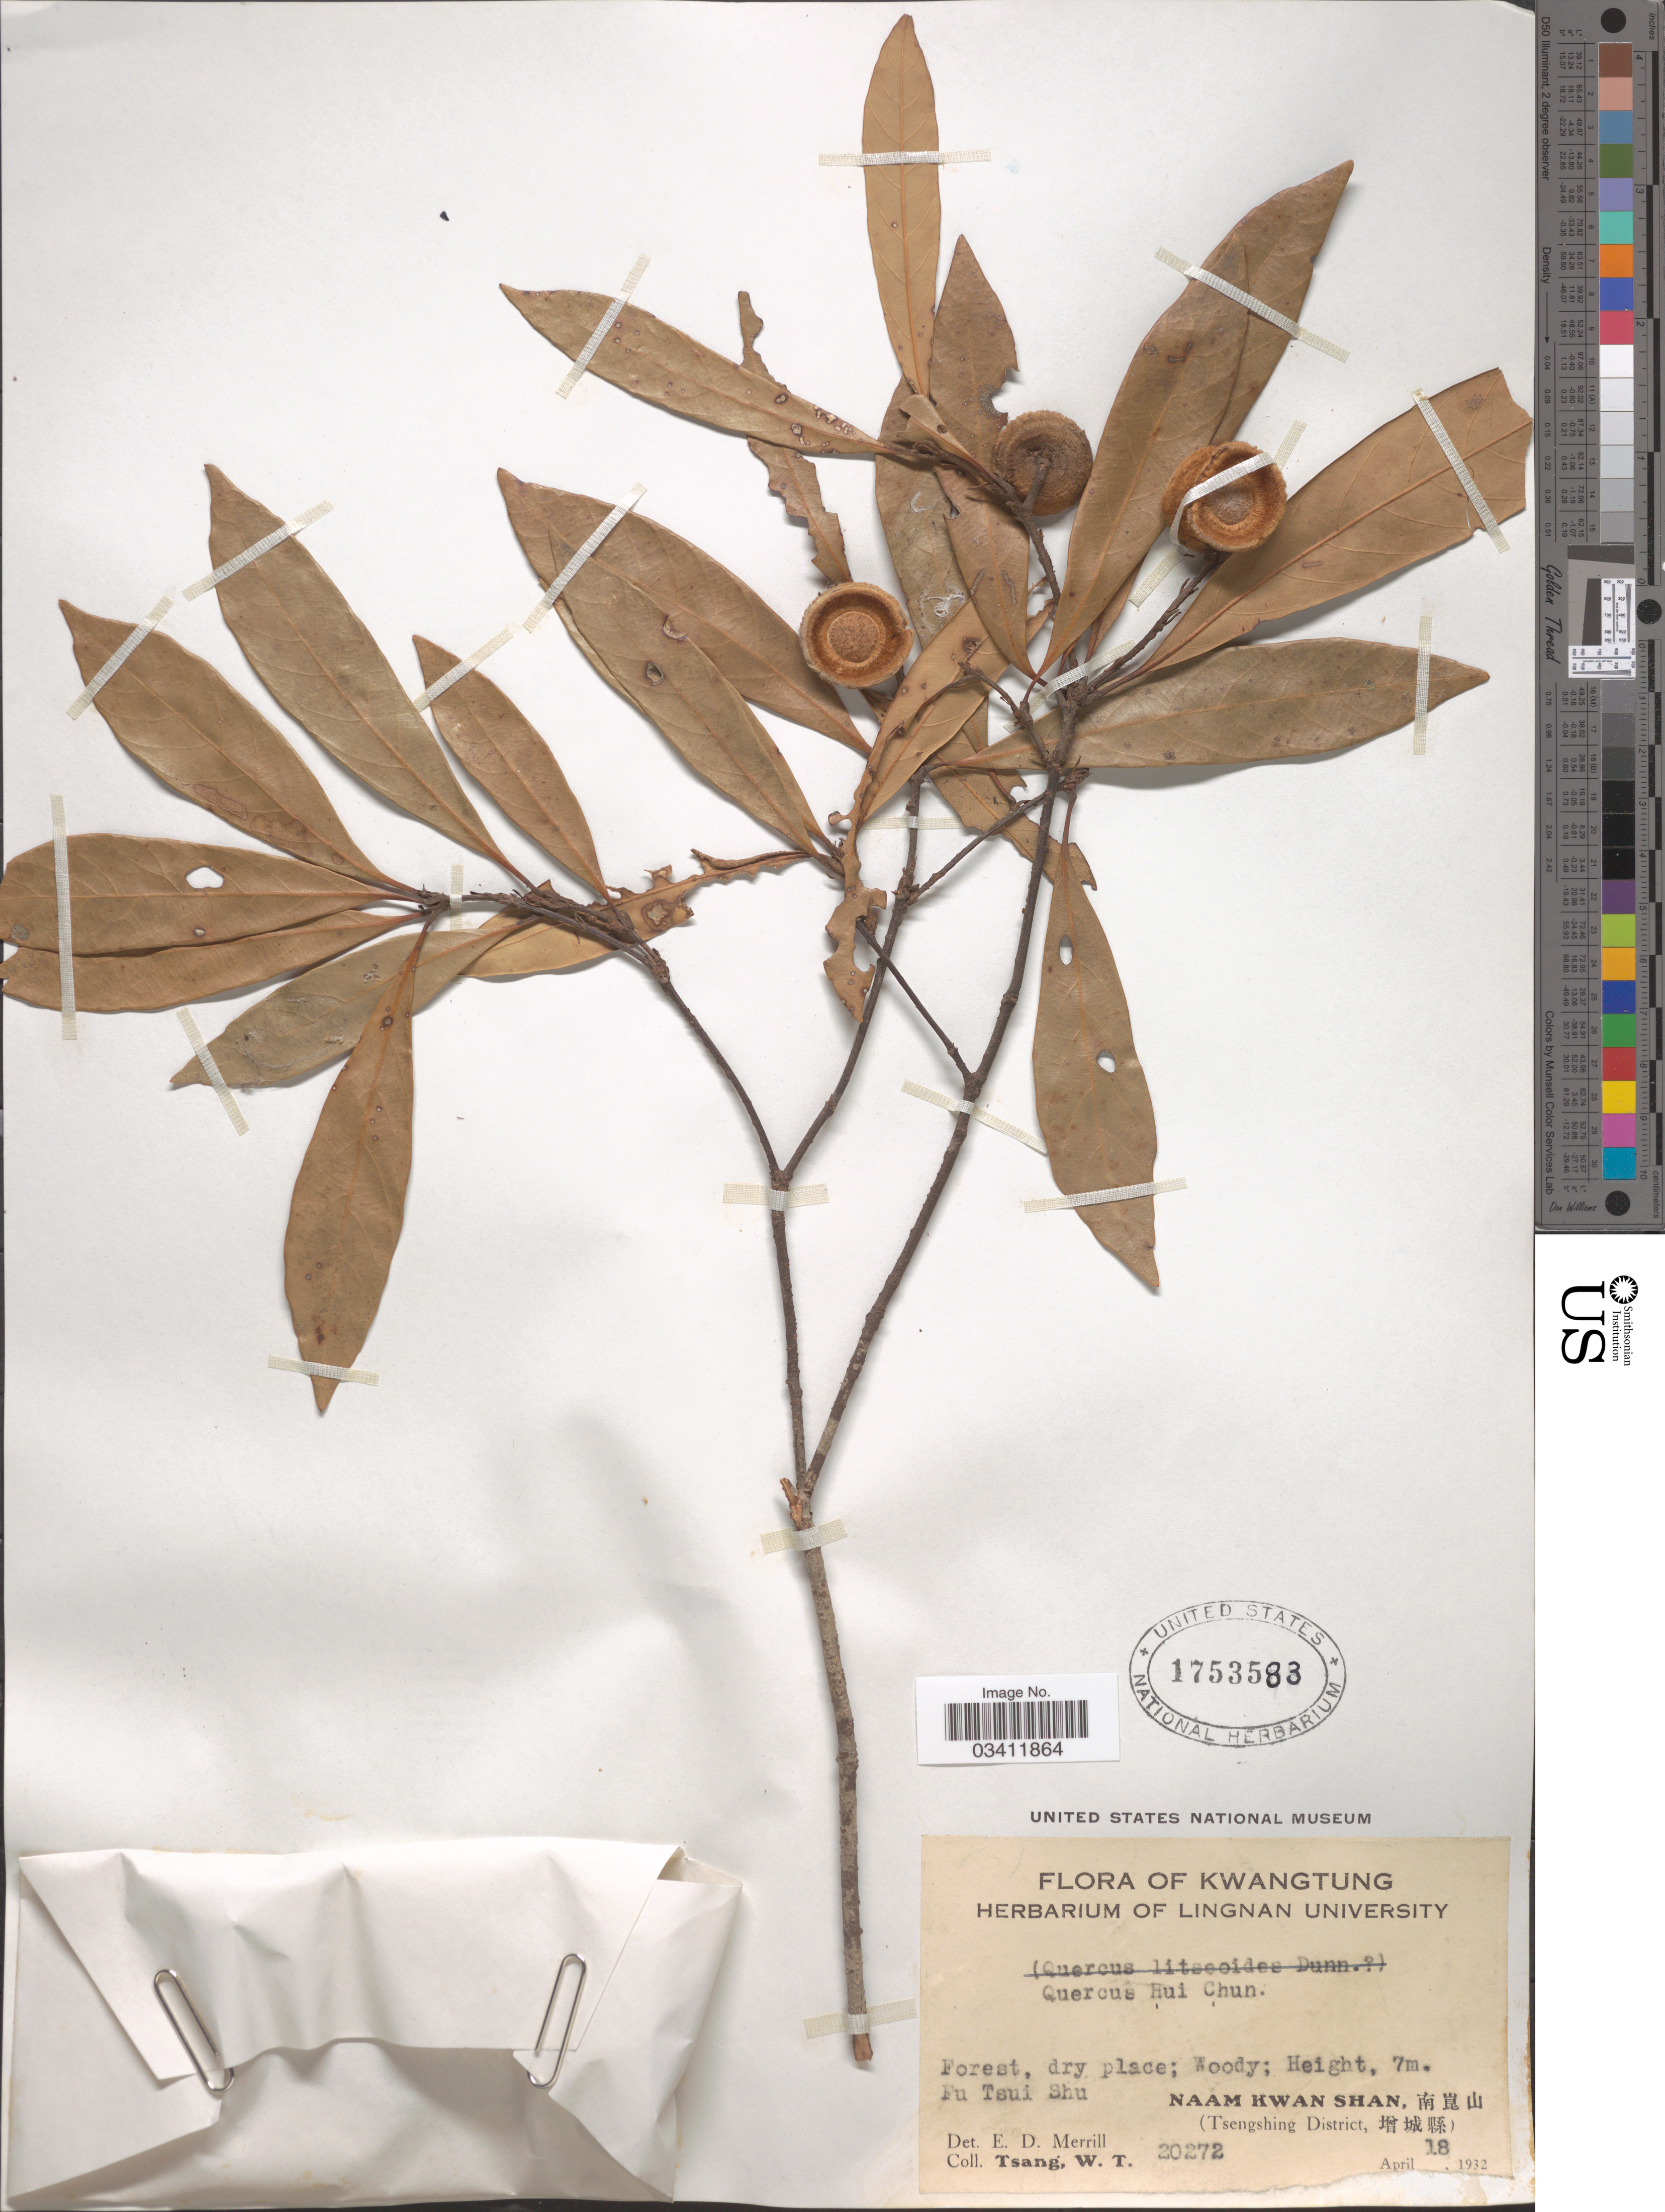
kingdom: Plantae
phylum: Tracheophyta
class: Magnoliopsida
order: Fagales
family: Fagaceae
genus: Quercus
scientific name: Quercus hui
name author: Chun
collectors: W. T. Tsang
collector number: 20272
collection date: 1932-04-18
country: China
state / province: Guangdong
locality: Kwatung.Fu Tsui Shu. Naam Kwan Shan, (Tsengshing District.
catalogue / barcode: US 1753583